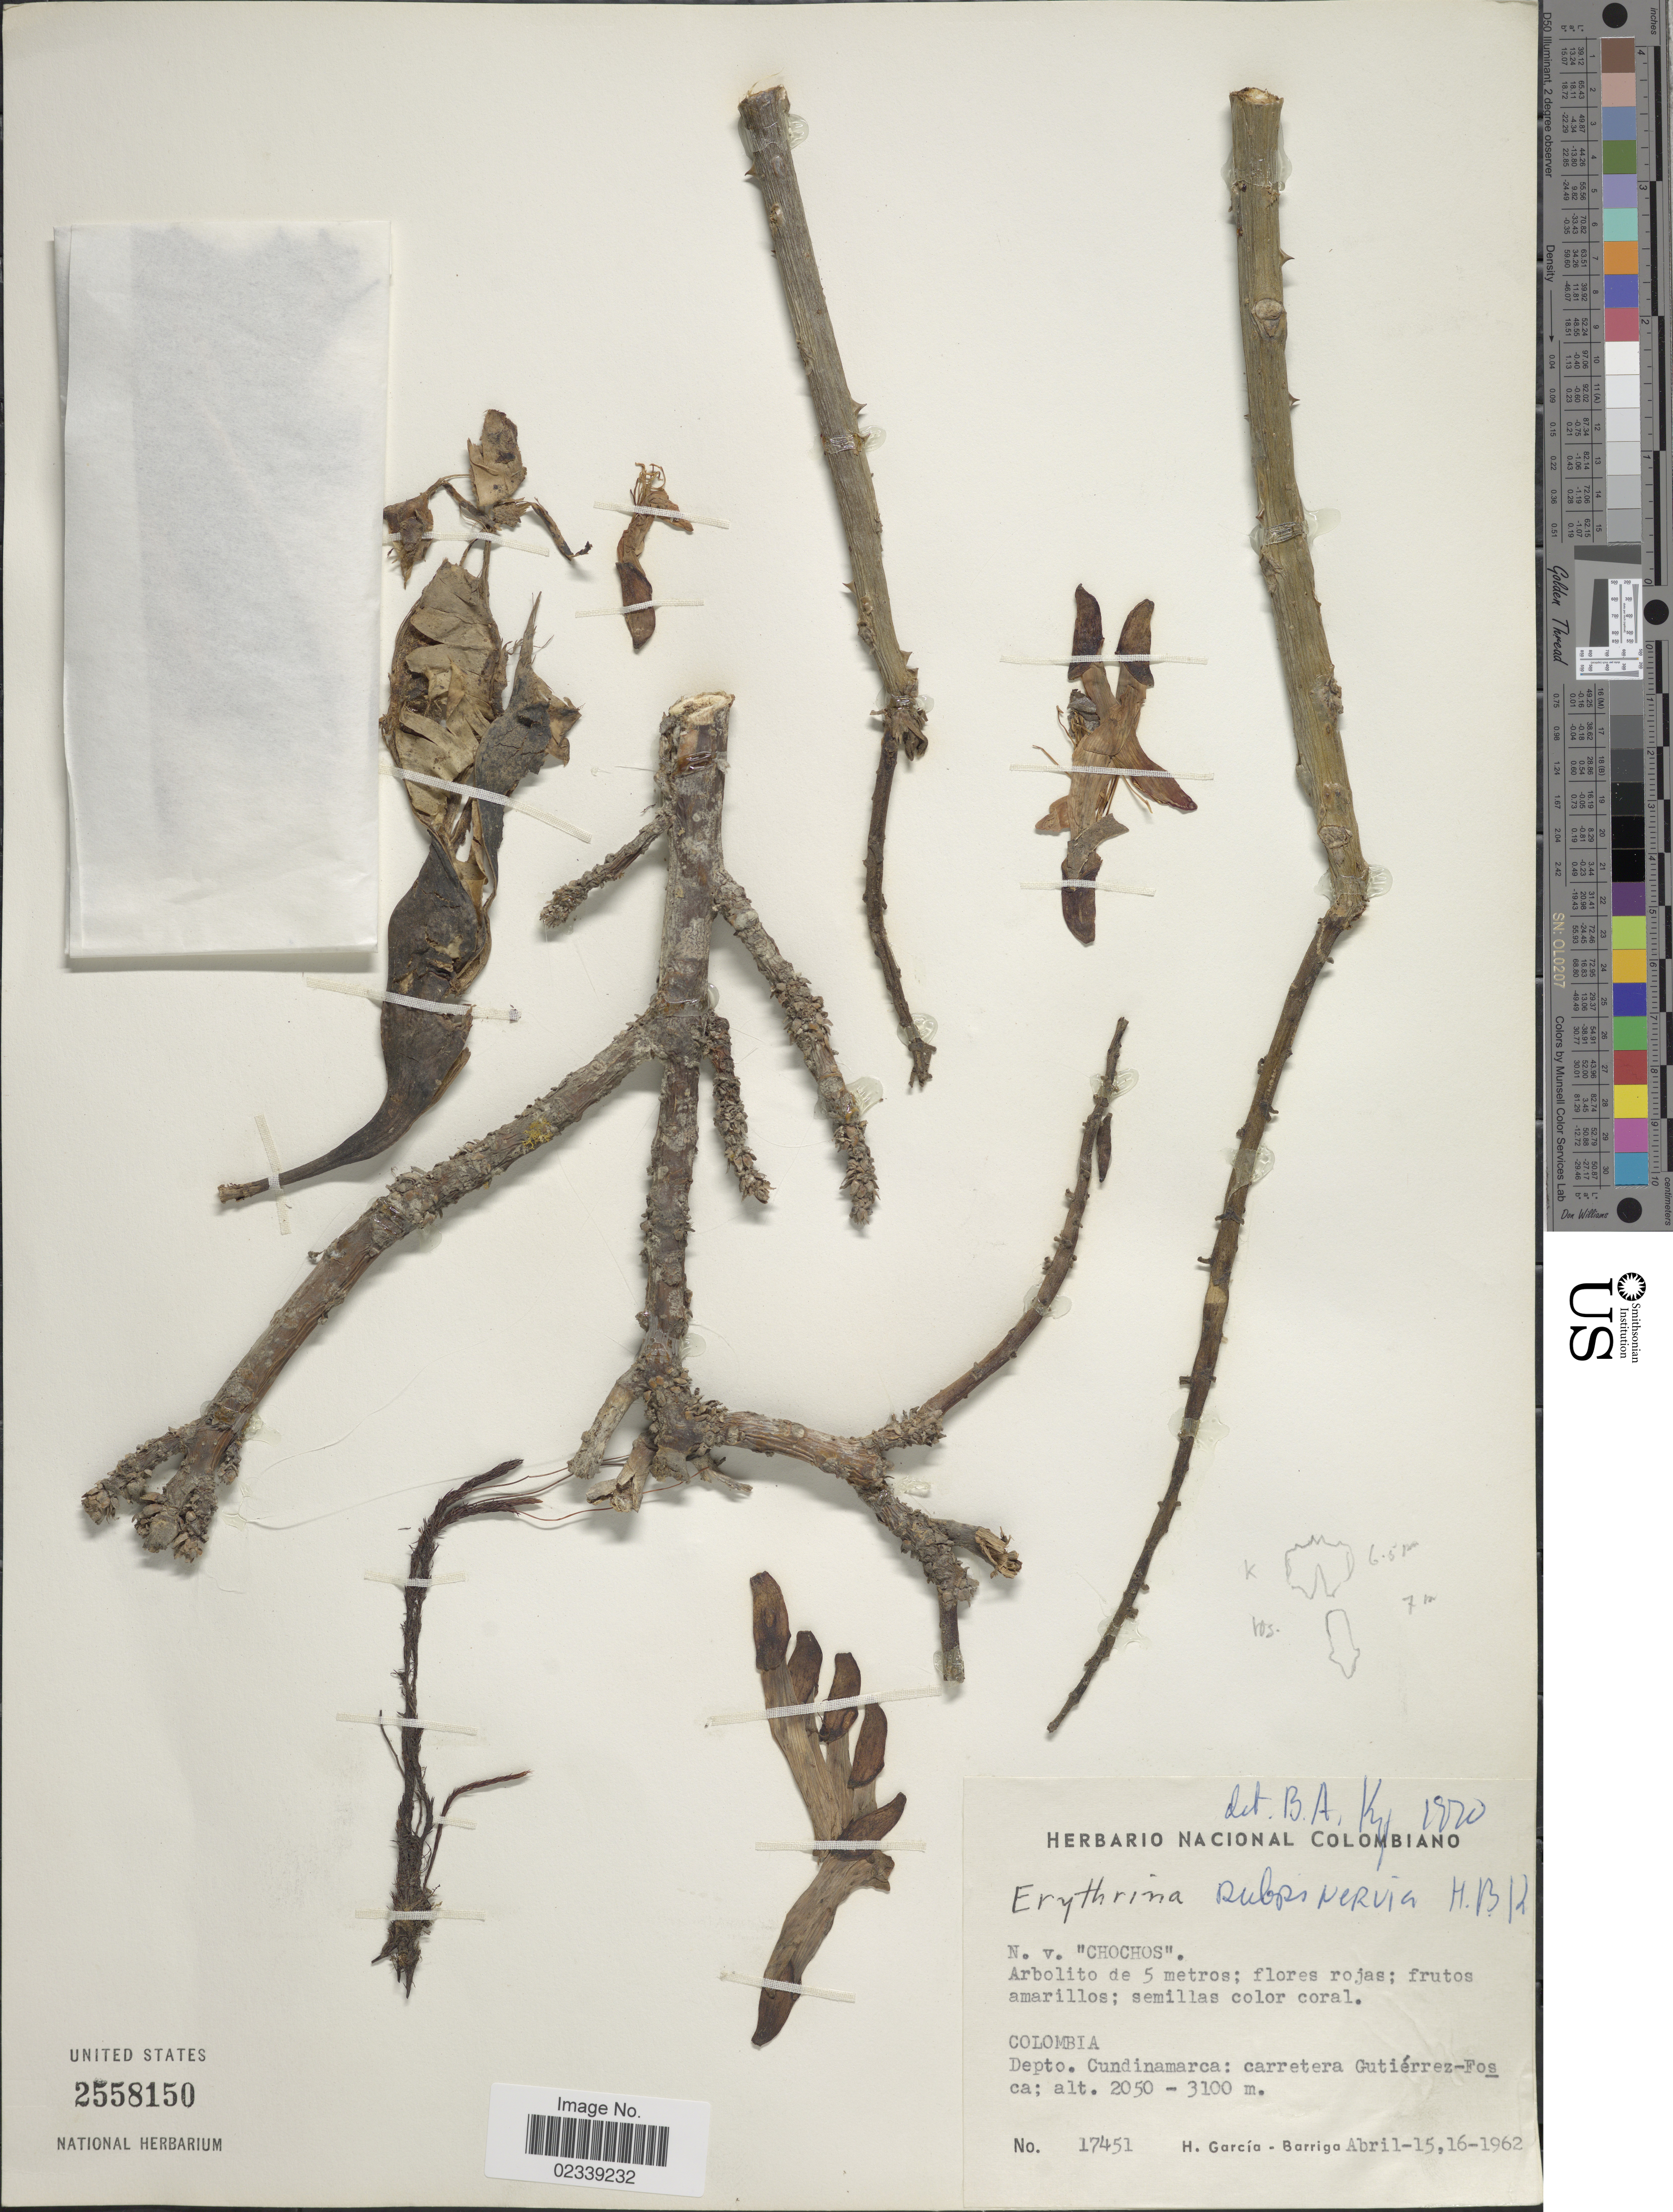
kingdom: Plantae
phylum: Tracheophyta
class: Magnoliopsida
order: Fabales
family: Fabaceae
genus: Erythrina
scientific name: Erythrina rubrinervia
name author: Kunth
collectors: H. García Barriga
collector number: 17451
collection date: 1962-04-15/1962-04-16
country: Colombia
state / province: Cundinamarca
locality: Carretera Gutierrez-Fosca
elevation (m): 2050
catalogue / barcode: US 2558150